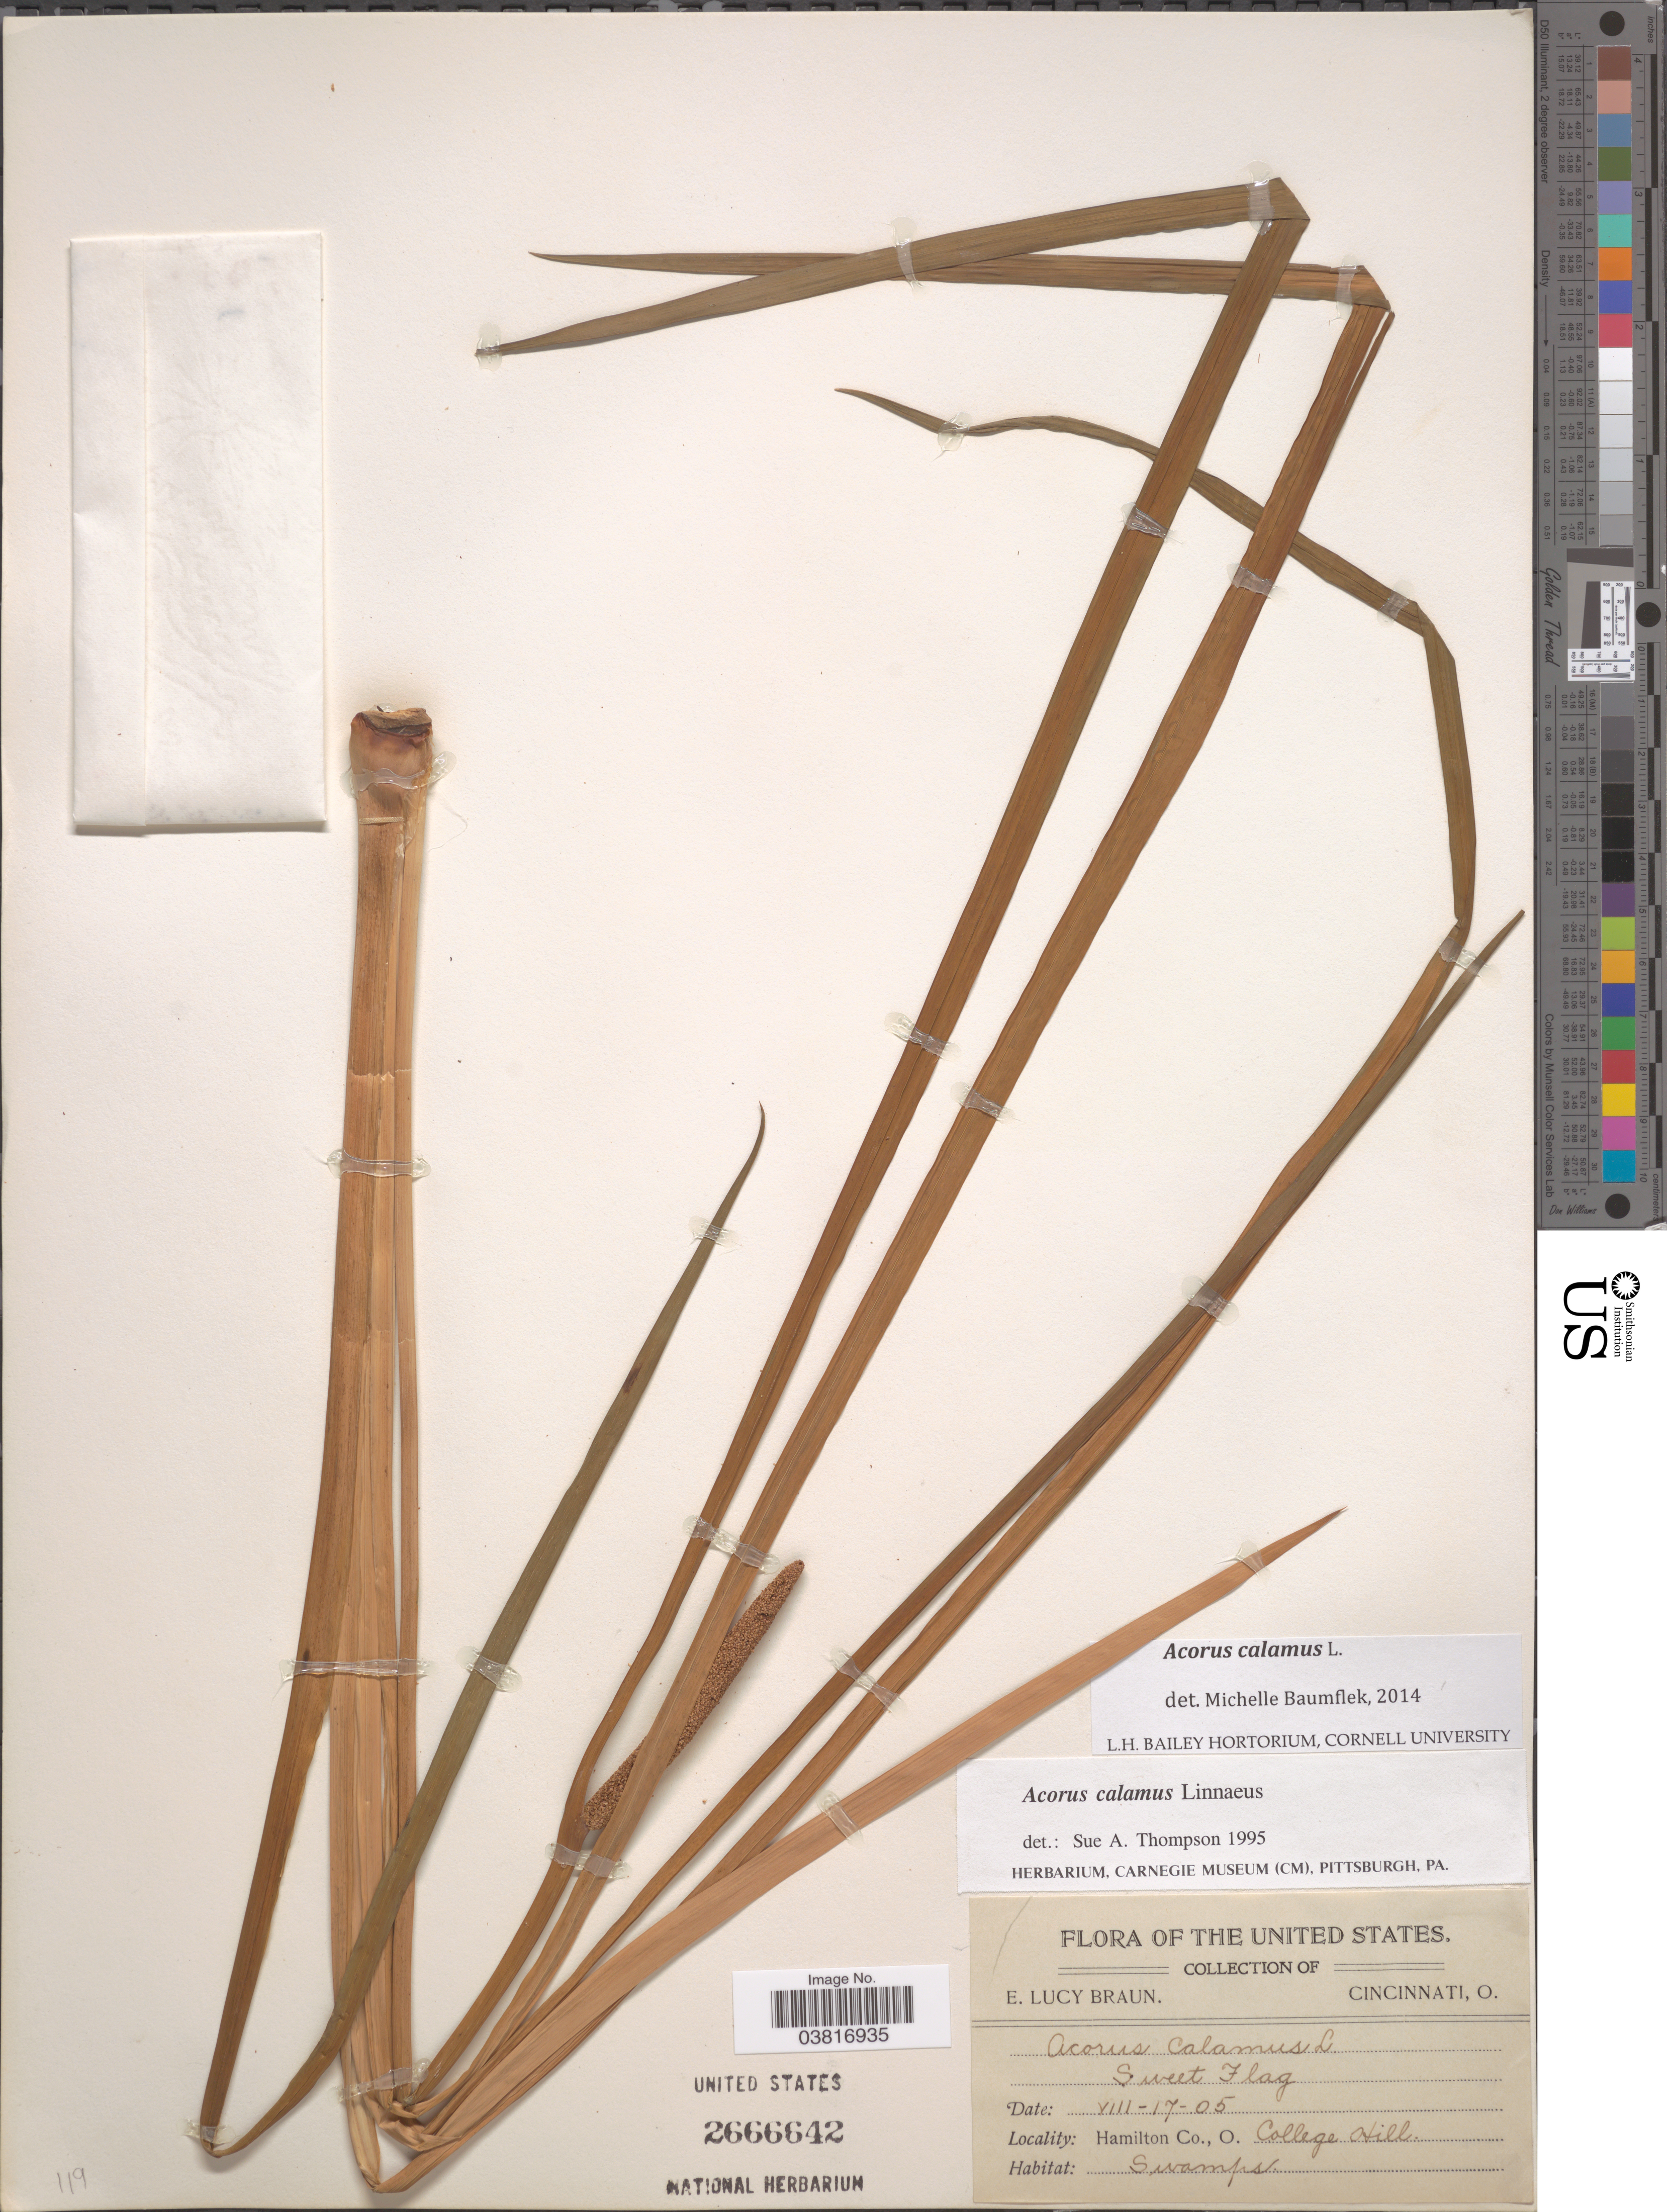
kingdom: Plantae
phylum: Tracheophyta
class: Liliopsida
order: Acorales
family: Acoraceae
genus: Acorus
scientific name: Acorus calamus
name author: L.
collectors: E. L. Braun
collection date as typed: Transcribed d/m/y: 17/8/5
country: United States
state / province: Ohio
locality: Hamilton Co. College Hill.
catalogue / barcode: US 2666642